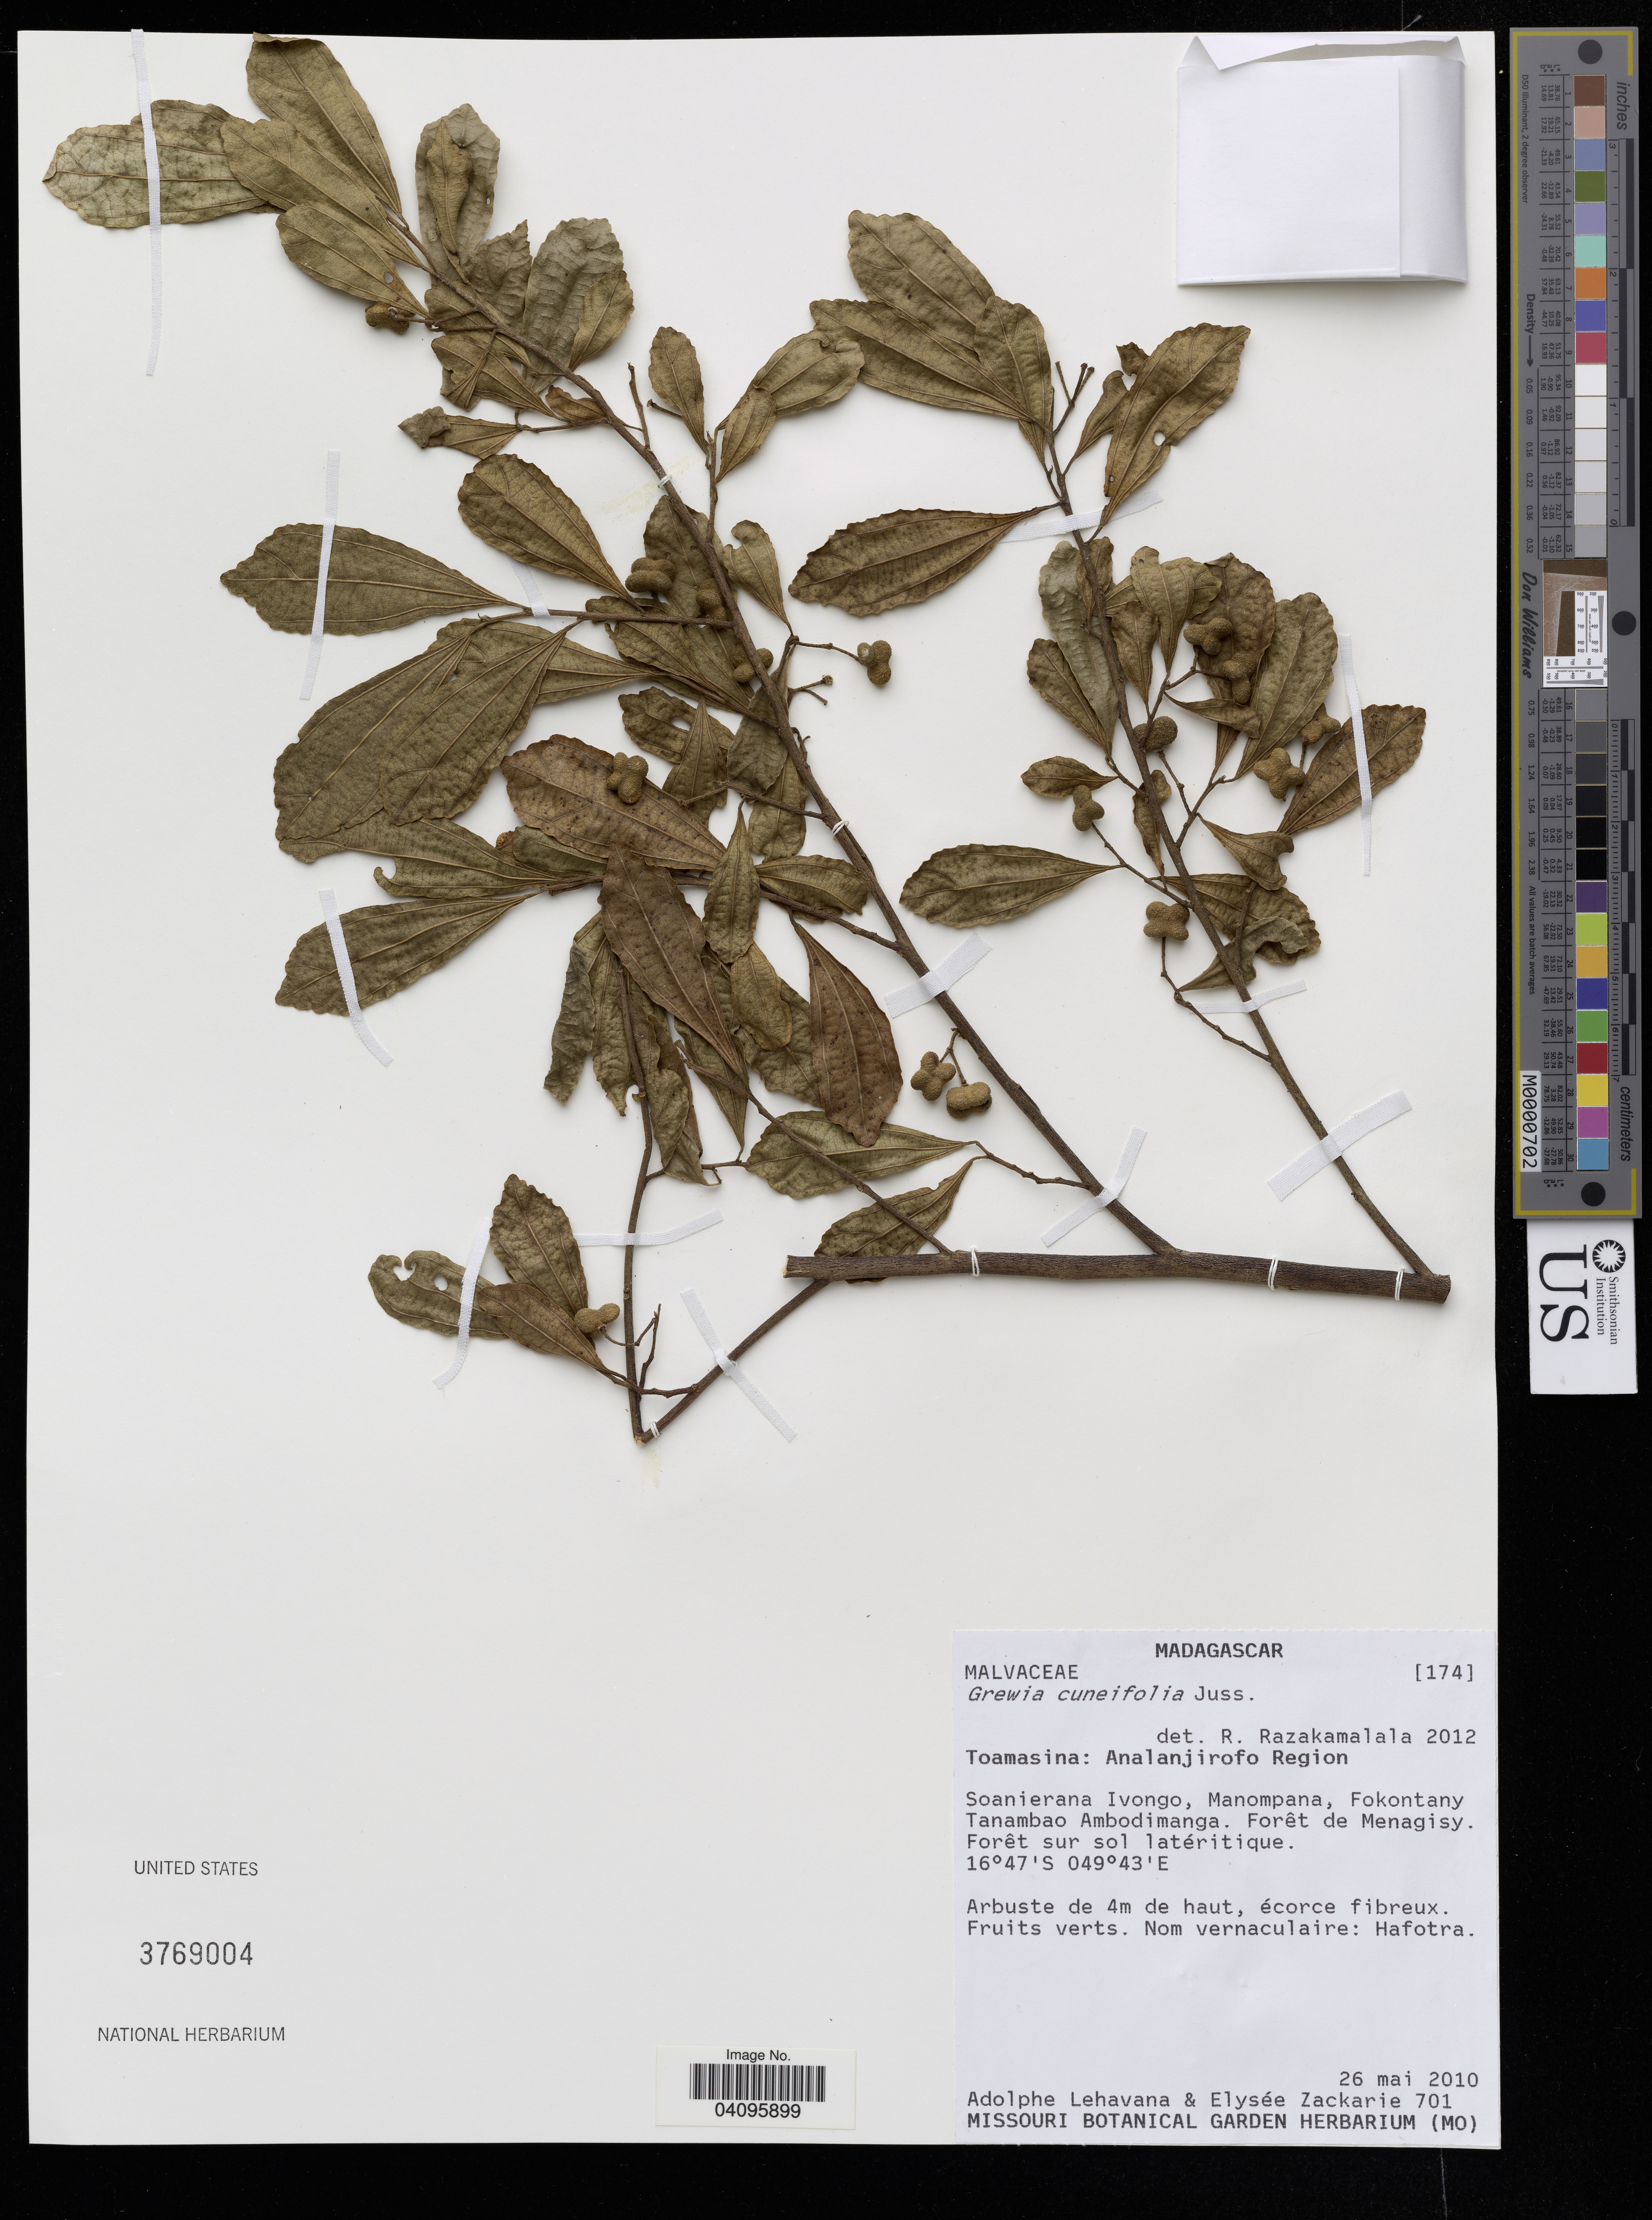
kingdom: Plantae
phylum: Tracheophyta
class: Magnoliopsida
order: Malvales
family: Malvaceae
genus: Grewia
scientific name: Grewia cuneifolia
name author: Juss.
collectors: A. Lehavana & E. Zackarie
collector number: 701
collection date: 2010-05-26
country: Madagascar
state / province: Toamasina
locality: Analanjirofo Region. Soanierana Ivongo, Manompana, Fokontany Tanambao Ambodimanga. Forêt de Menagisy.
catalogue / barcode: US 3769004